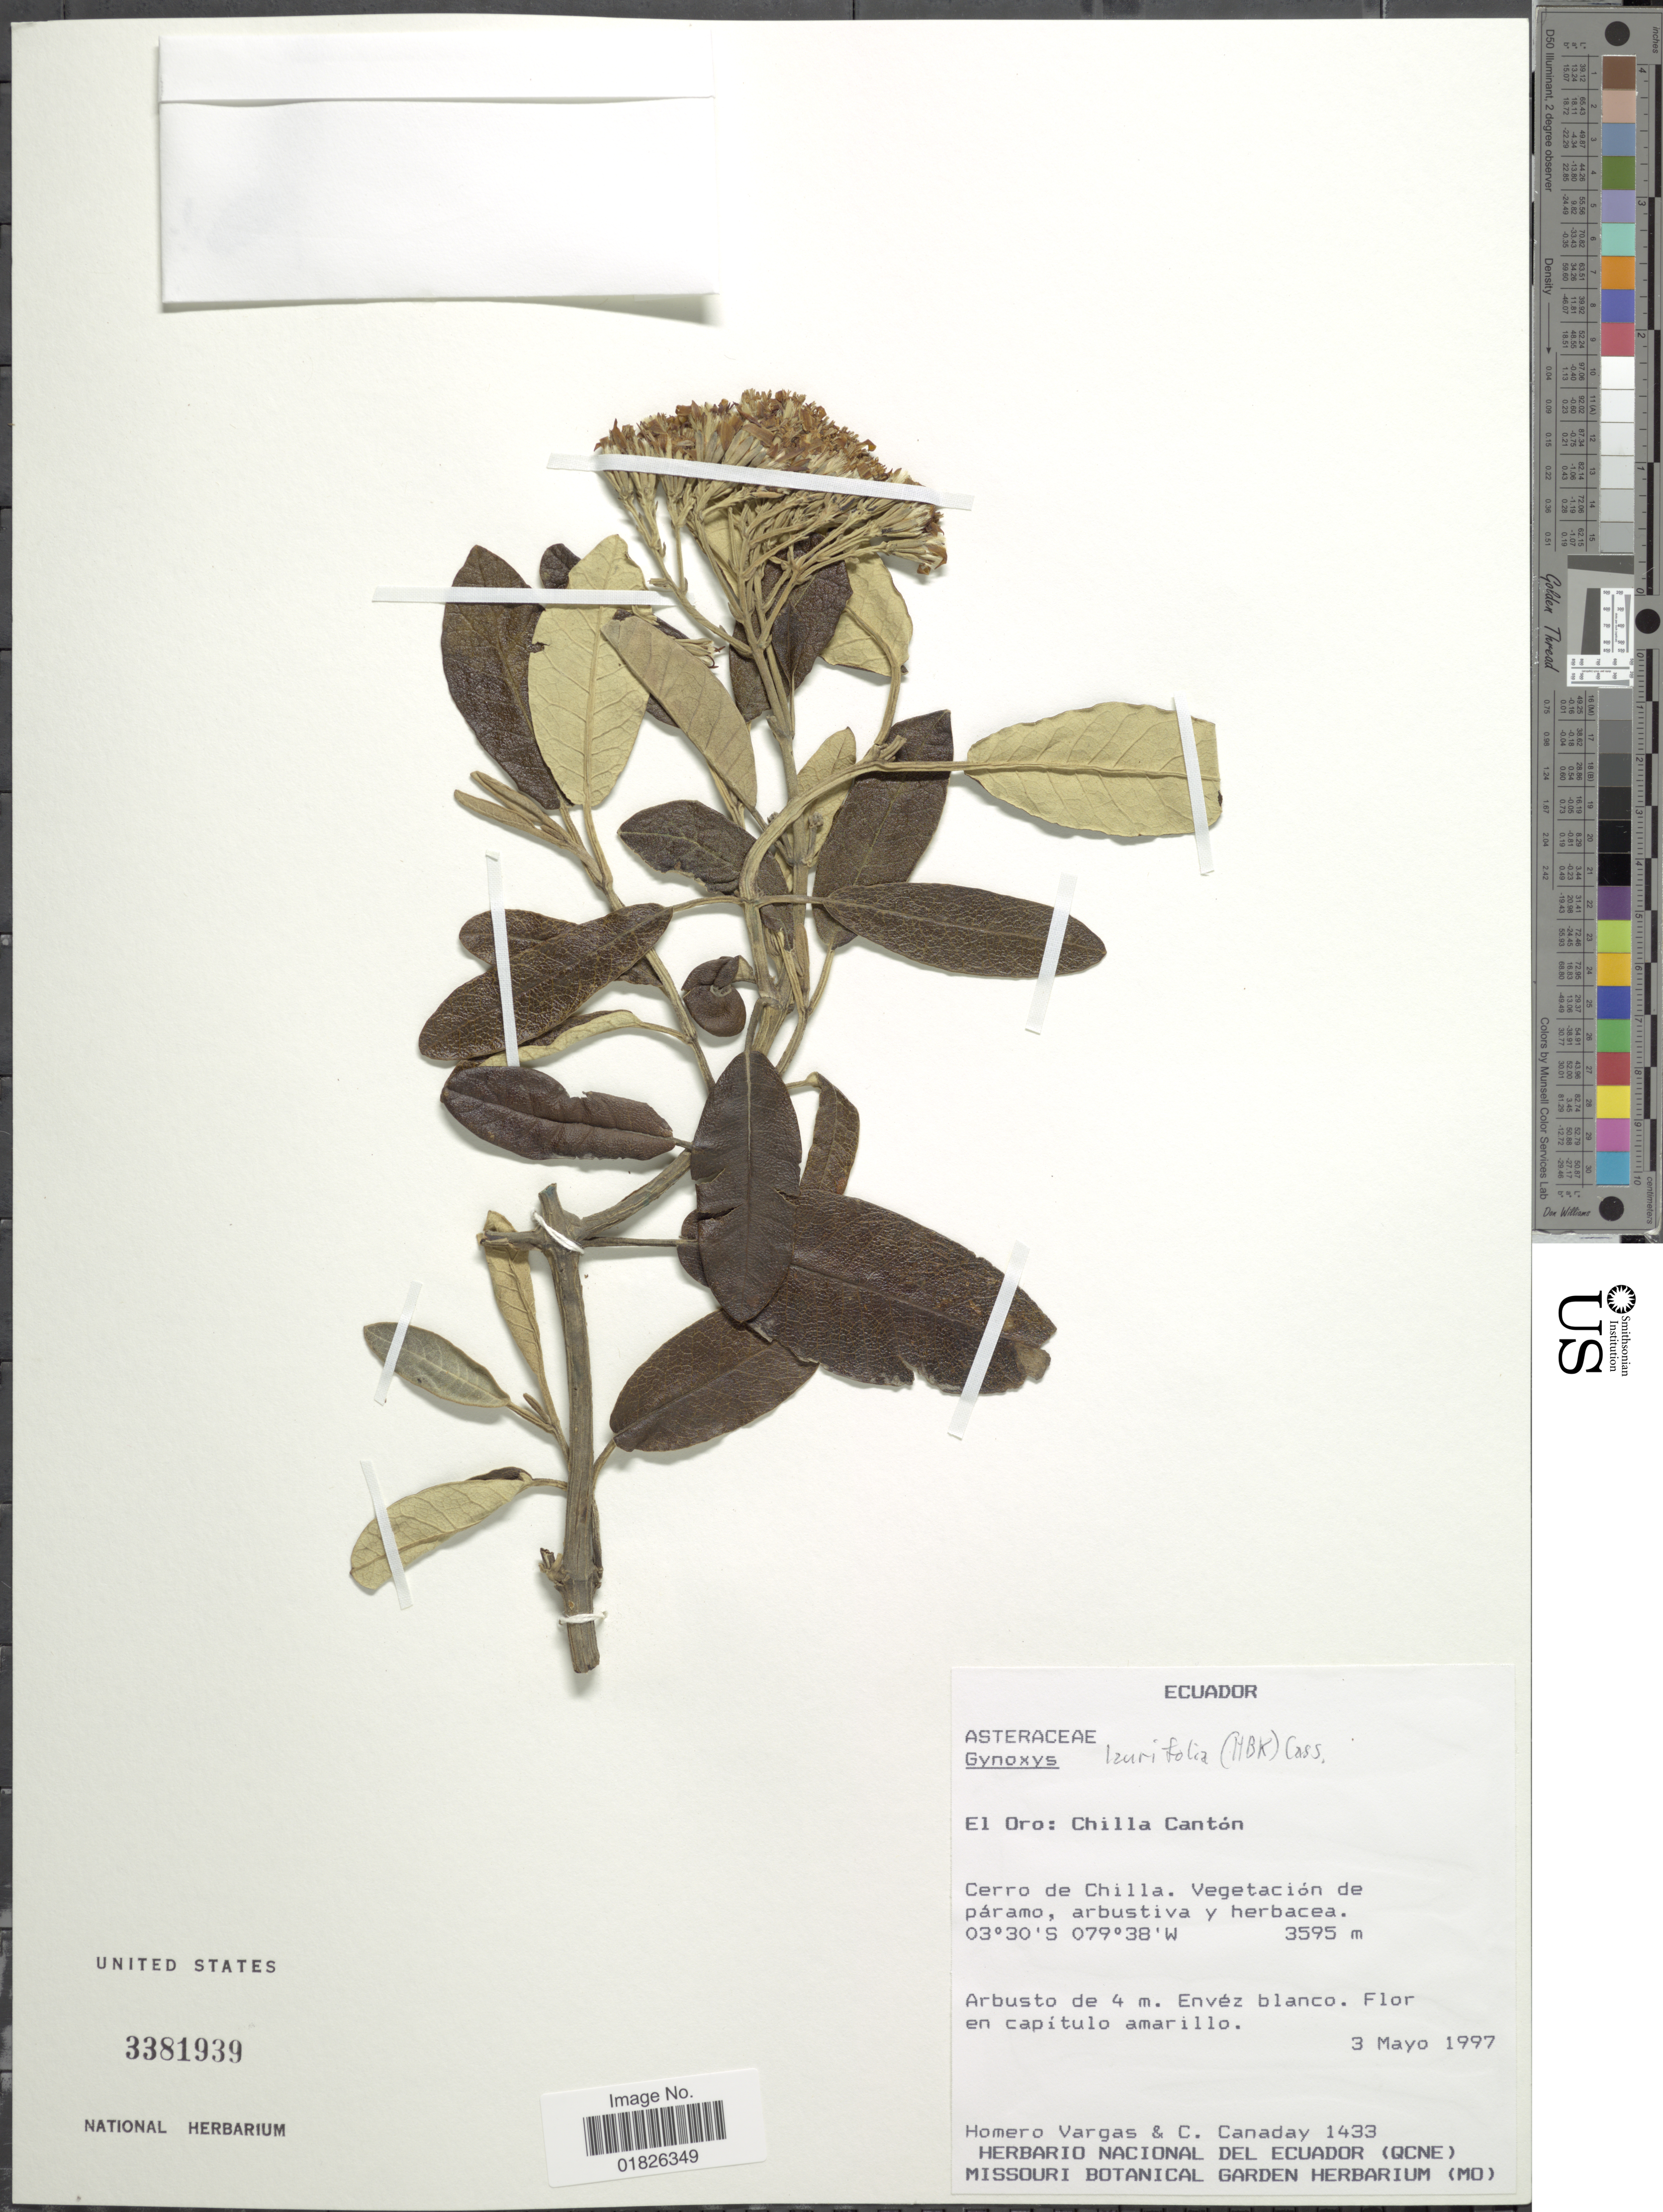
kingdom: Plantae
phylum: Tracheophyta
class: Magnoliopsida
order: Asterales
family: Asteraceae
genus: Gynoxys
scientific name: Gynoxys laurifolia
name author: (Kunth) Cass.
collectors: H. Vargas & C. Canaday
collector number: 1433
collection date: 1997-05-03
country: Ecuador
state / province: El Oro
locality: Chilla Canton, Cerro de Chilla.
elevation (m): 3595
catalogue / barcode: US 3381939